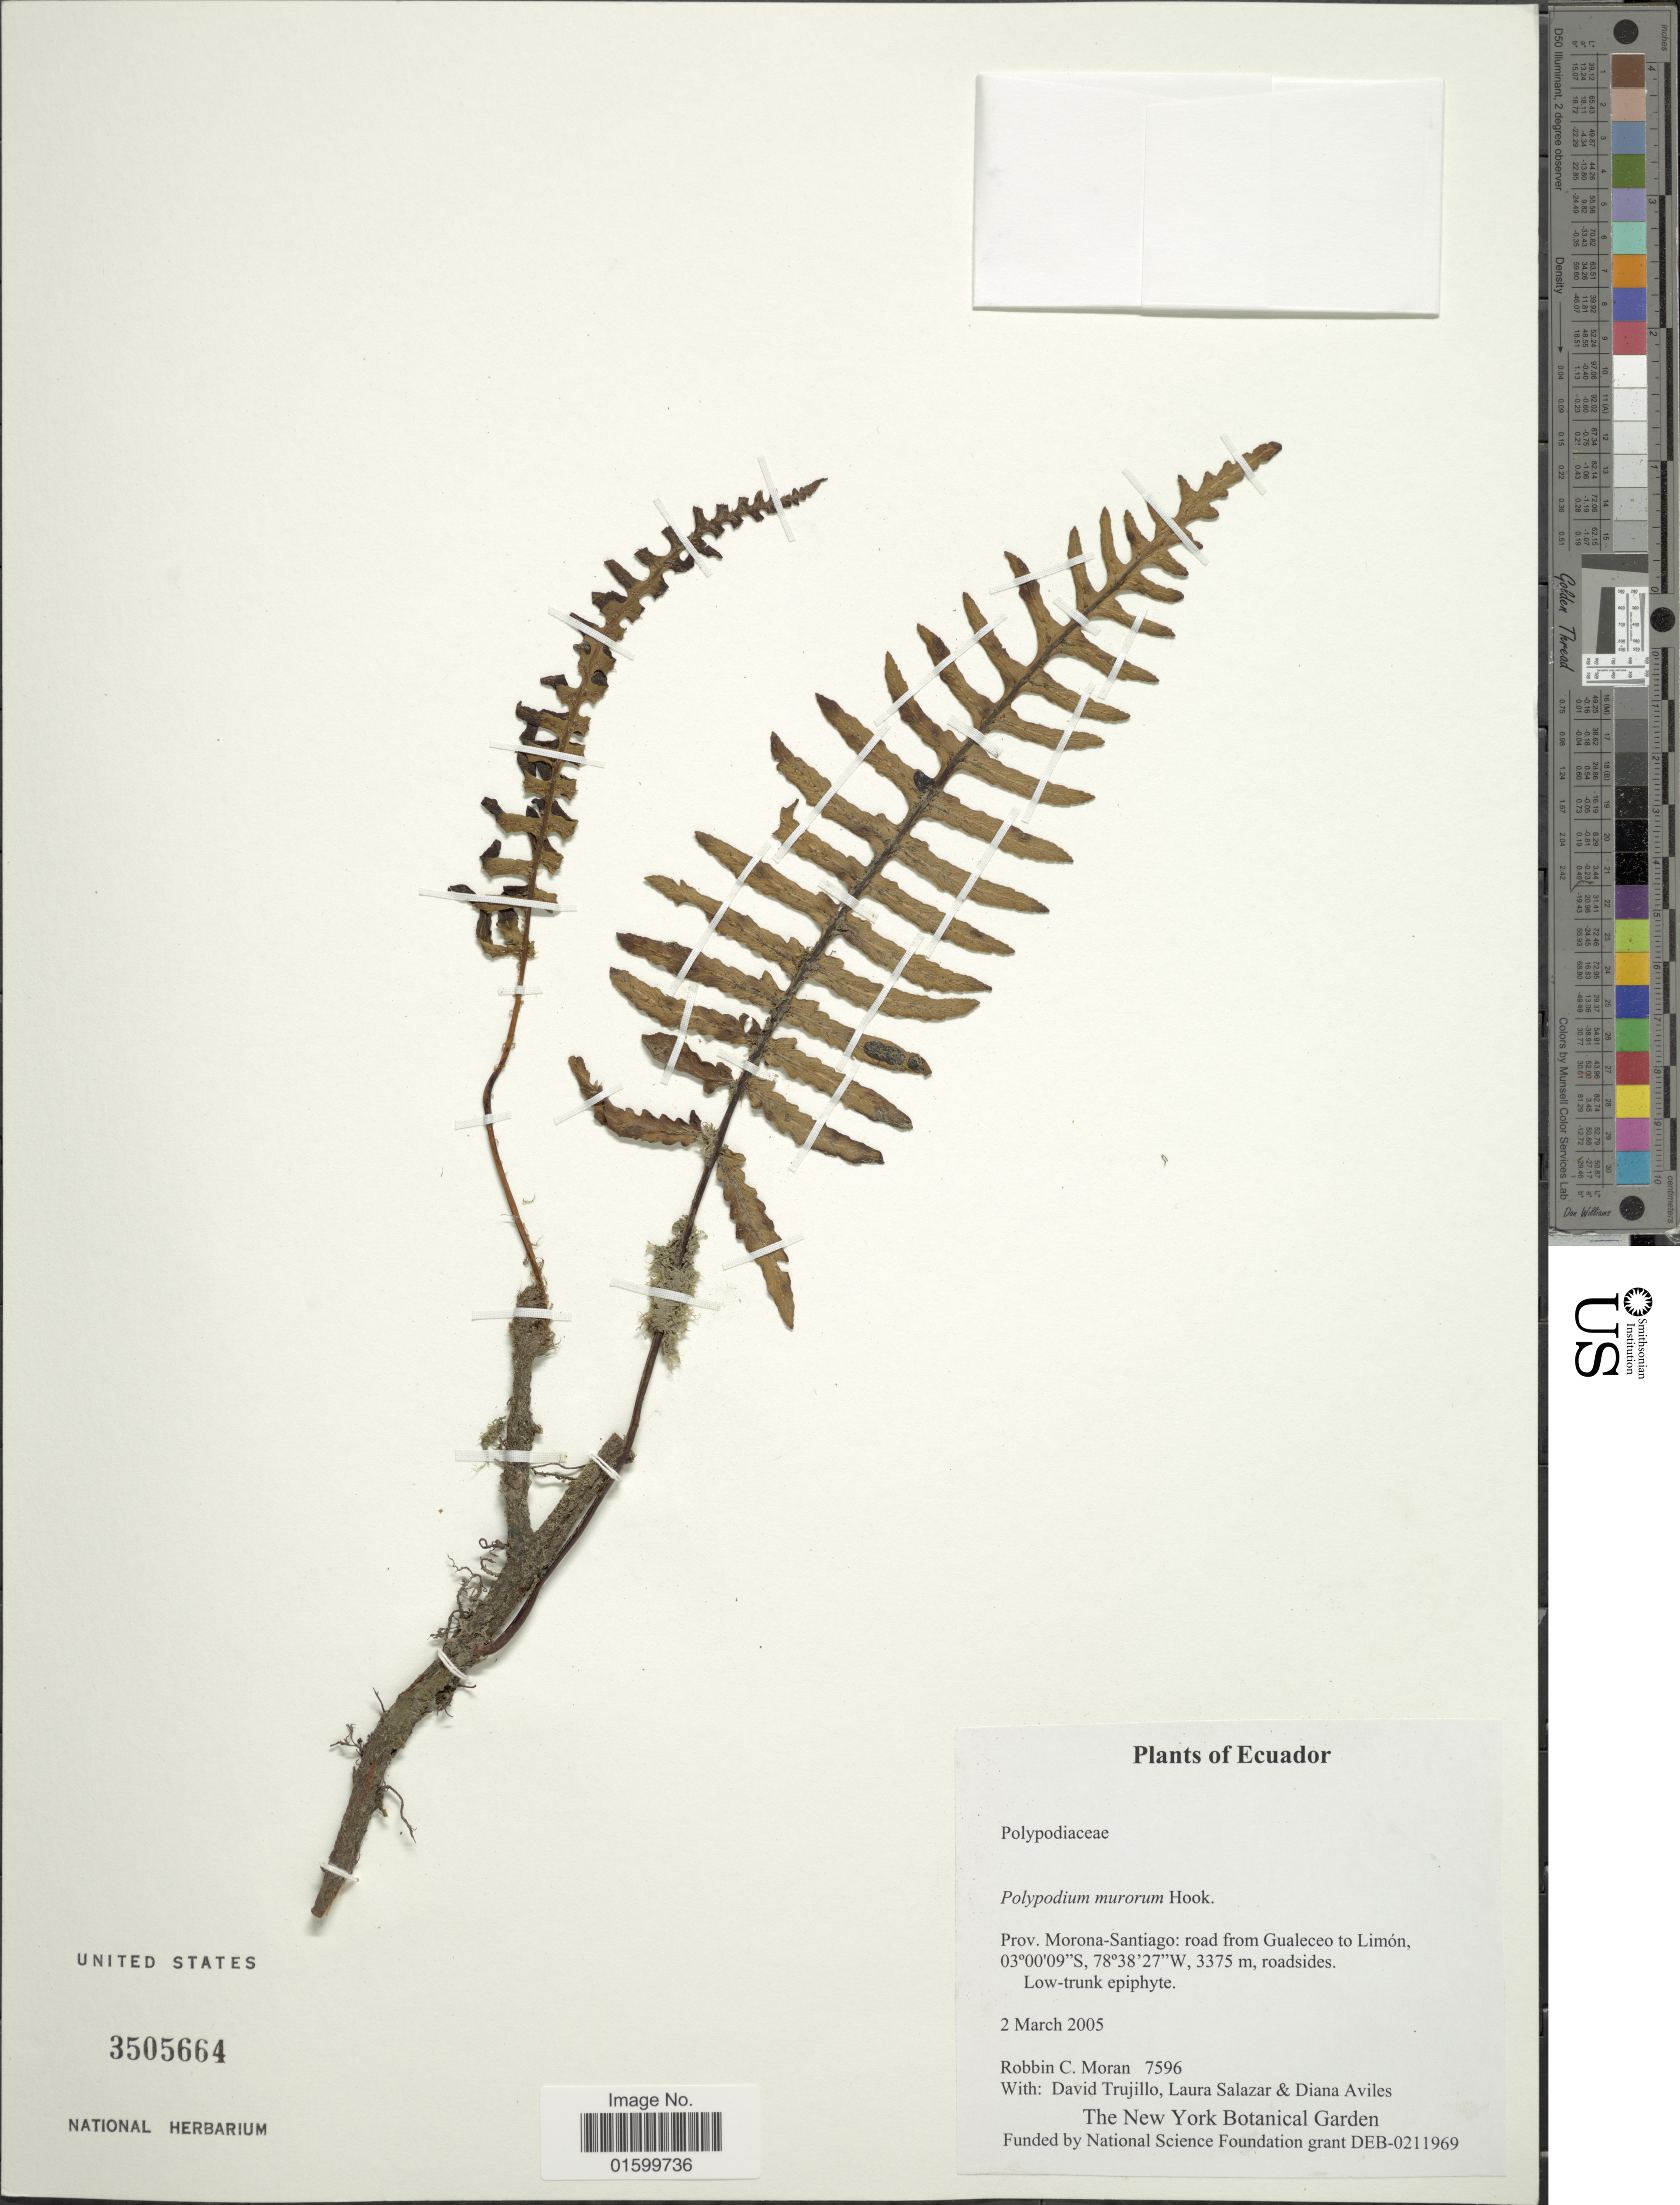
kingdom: Plantae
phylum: Tracheophyta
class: Polypodiopsida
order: Polypodiales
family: Polypodiaceae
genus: Pleopeltis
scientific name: Pleopeltis murorum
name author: (Hook.) A.R. Sm. & Tejero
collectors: R. C. Moran, D. Trujillo, L. Salazar & D. Aviles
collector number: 7596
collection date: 2005-03-02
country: Ecuador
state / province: Morona-Santiago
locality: Prov. Morona-Santiago: road from Gualeceo to Limon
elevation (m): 3375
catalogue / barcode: US 3505664